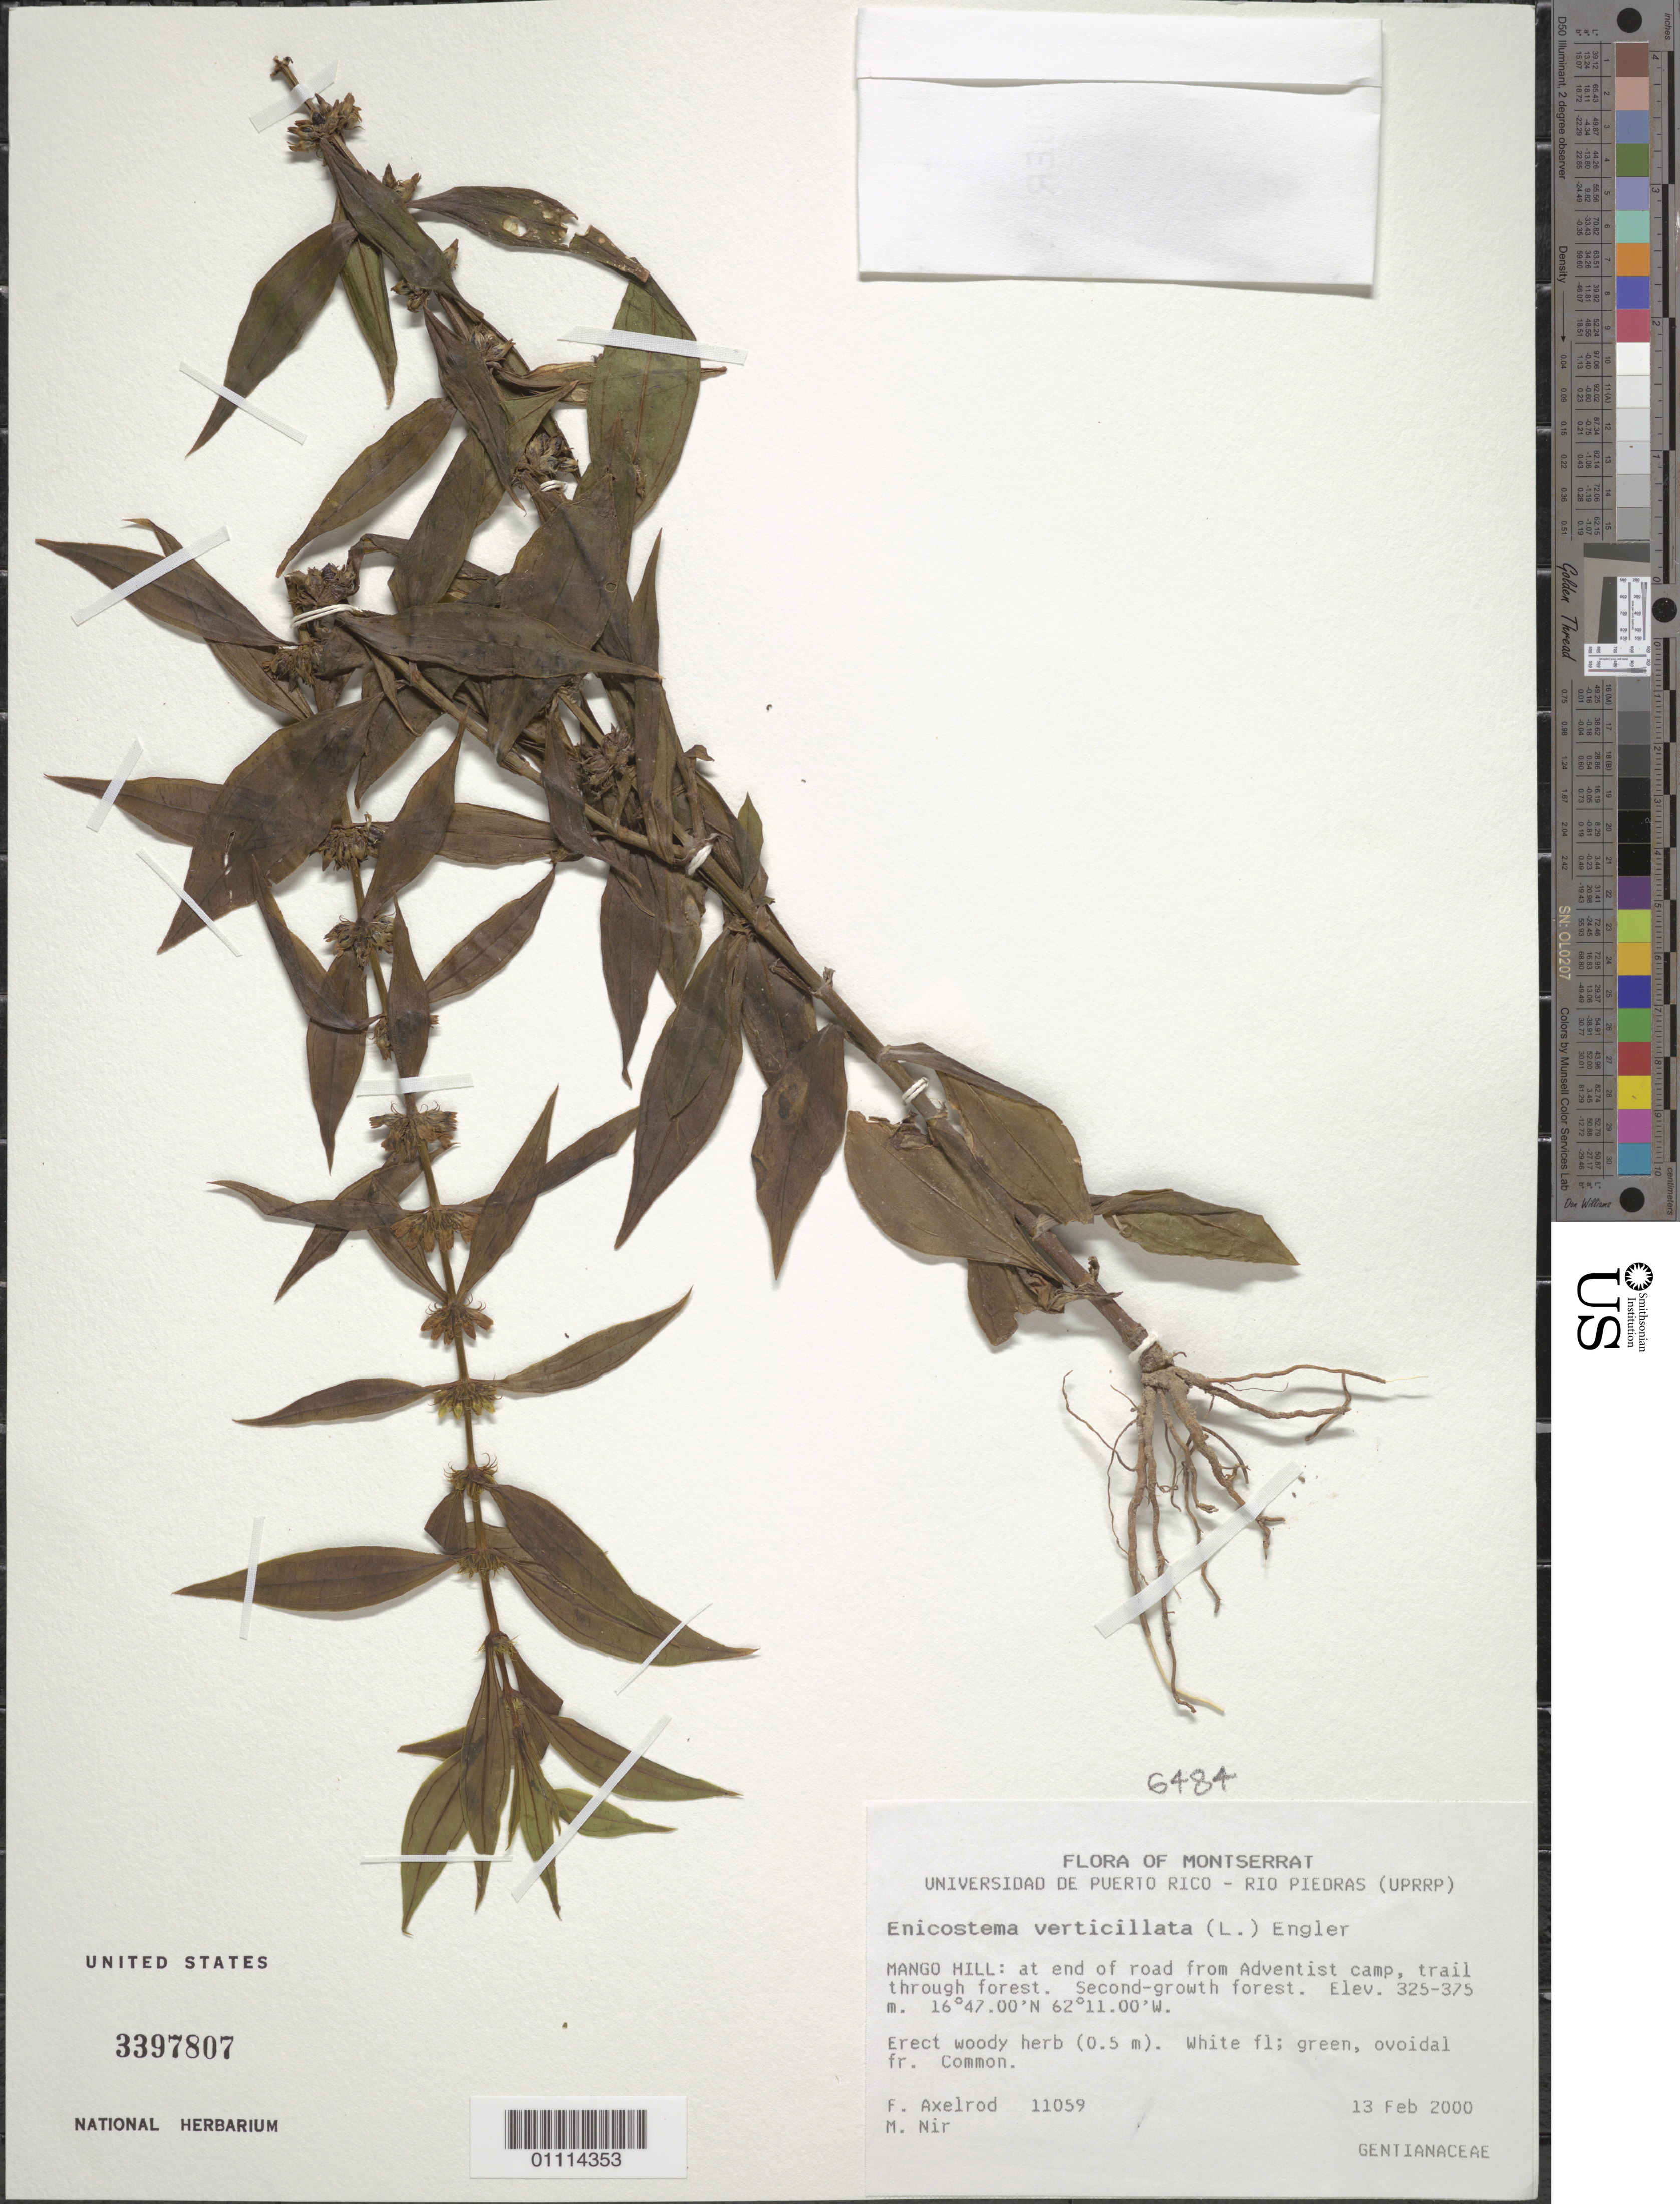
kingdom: Plantae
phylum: Tracheophyta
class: Magnoliopsida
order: Gentianales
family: Gentianaceae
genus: Enicostema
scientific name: Enicostema verticillatum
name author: (L.) Engl.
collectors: F. S. Axelrod & M. A. Nir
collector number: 11059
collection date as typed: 13 Feb 2000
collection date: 2000-02-13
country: Montserrat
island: Montserrat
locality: Mango Hill: at end of road from Adventist camp, trail through forest. Second-growth forest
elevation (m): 325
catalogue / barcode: US 3397807